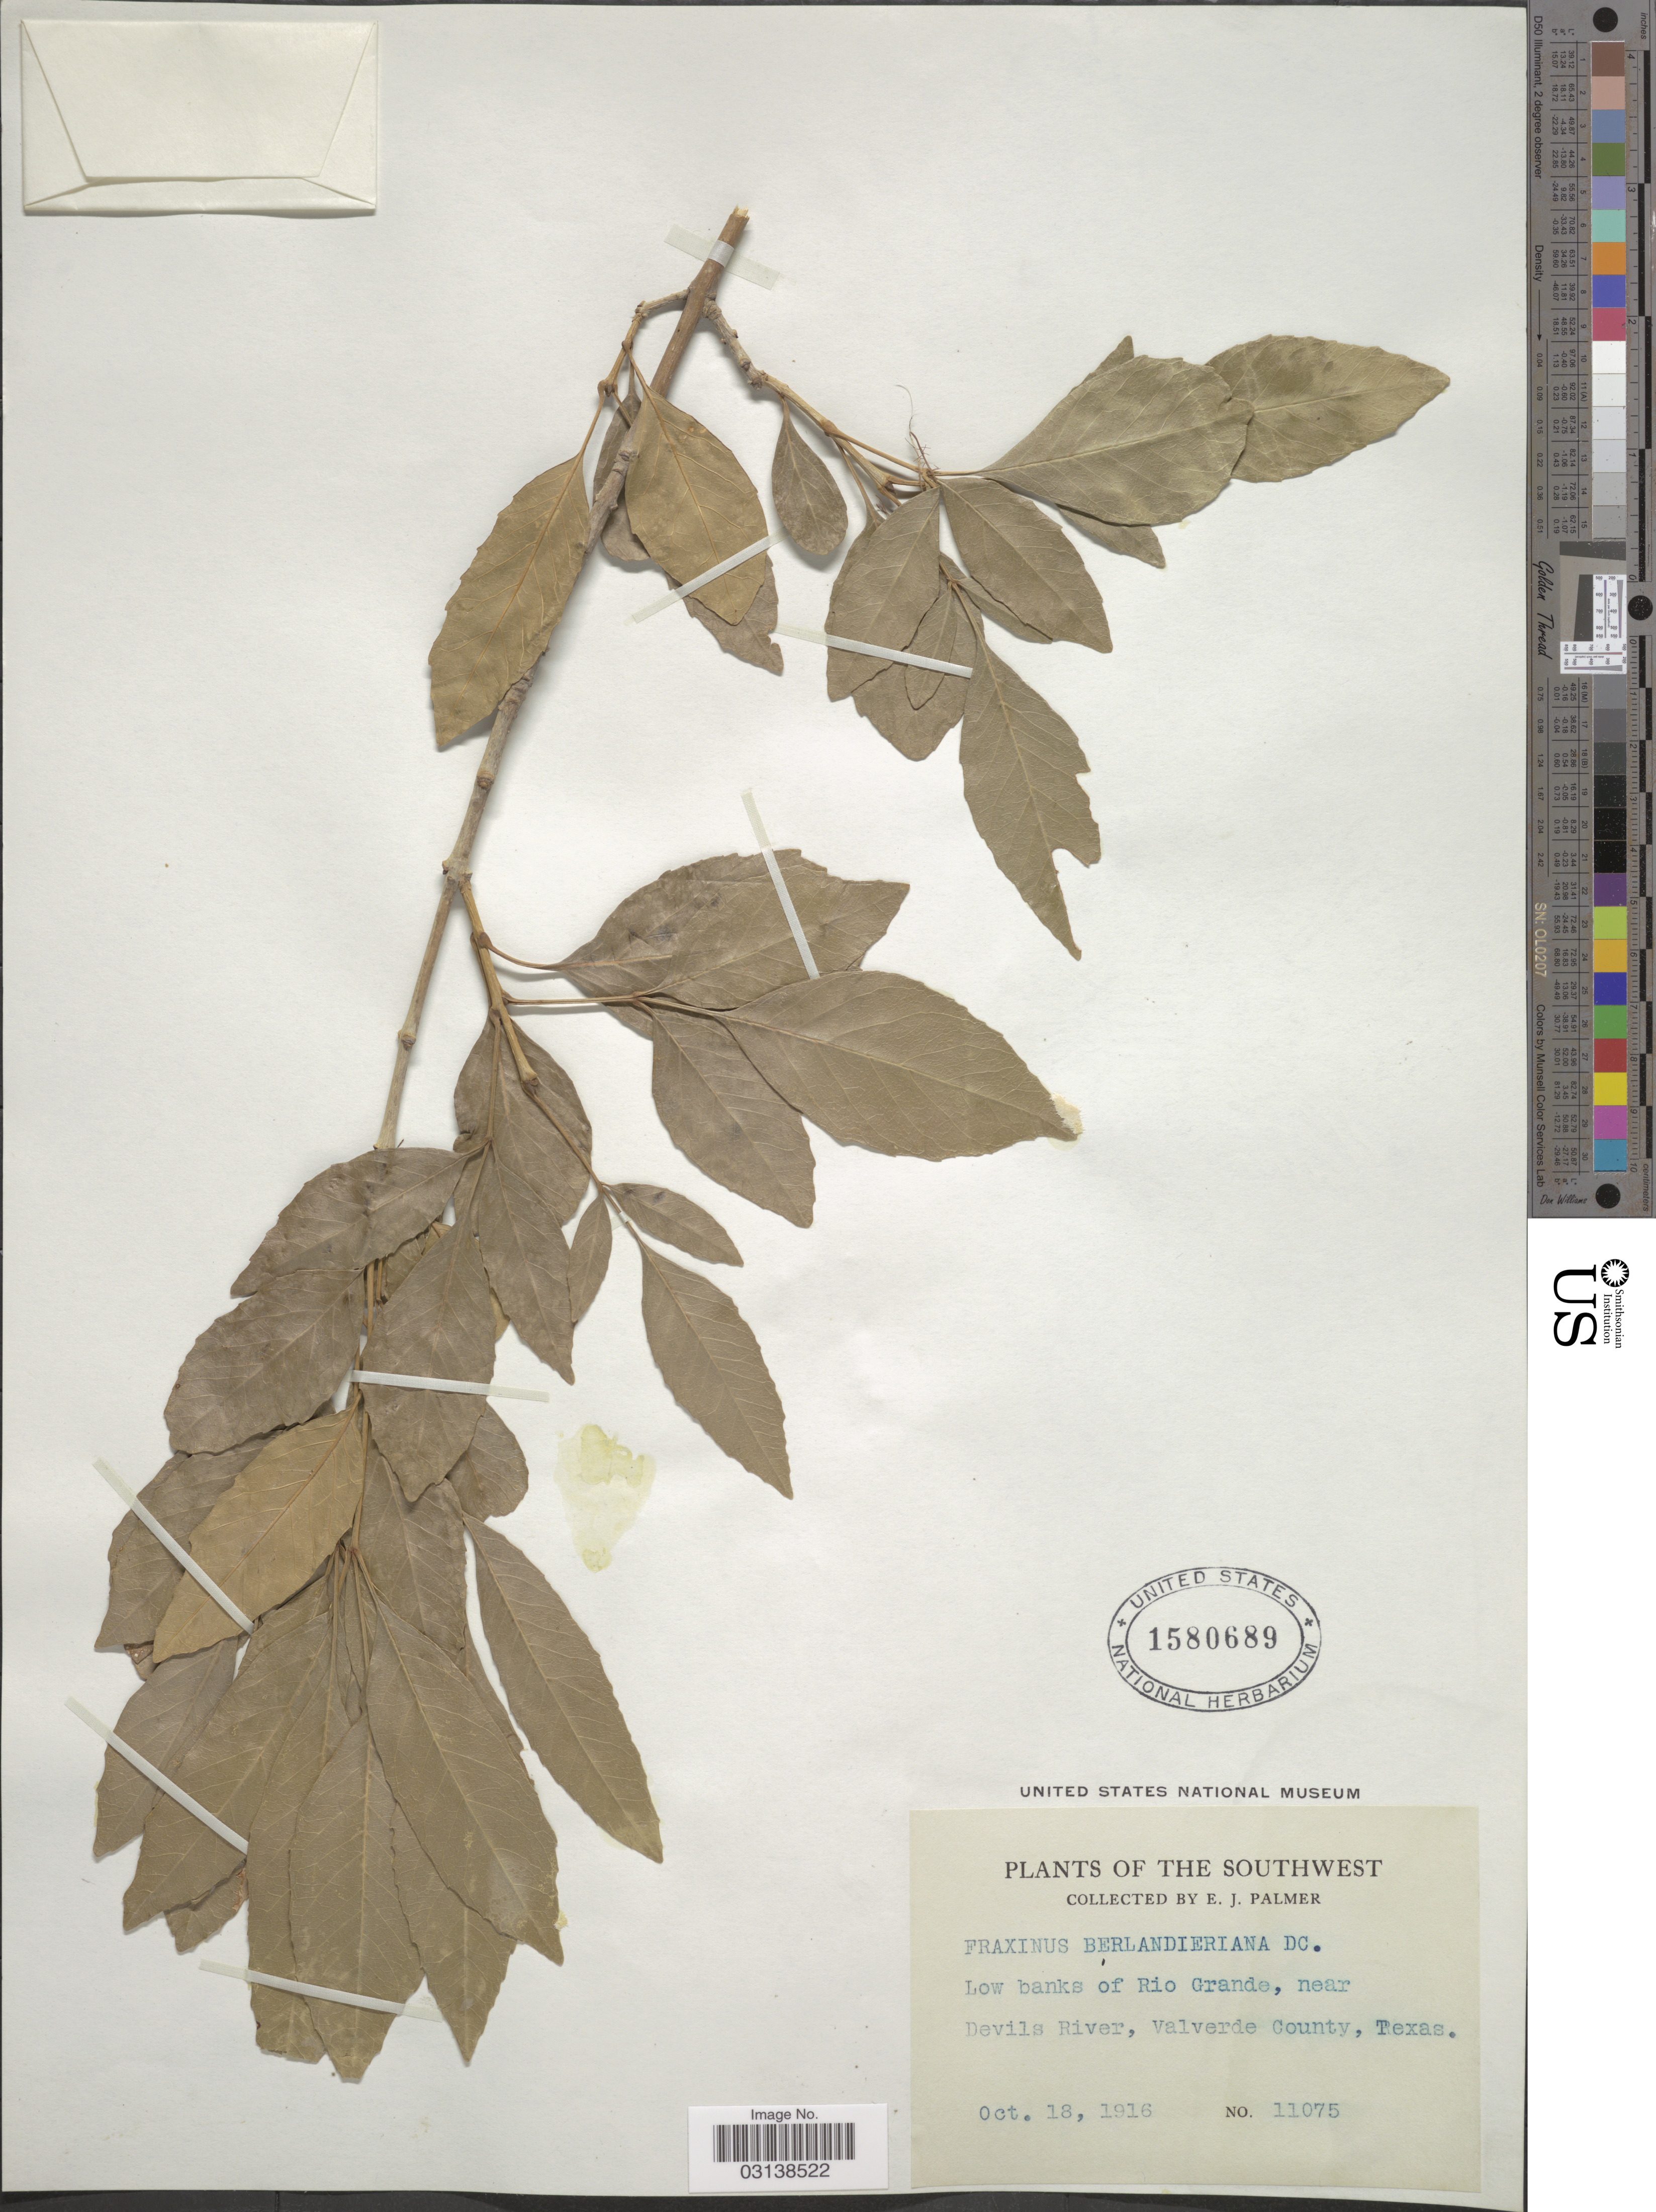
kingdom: Plantae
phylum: Tracheophyta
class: Magnoliopsida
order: Lamiales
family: Oleaceae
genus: Fraxinus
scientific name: Fraxinus berlandieriana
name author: A. DC.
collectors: E. J. Palmer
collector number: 11075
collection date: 1916-10-18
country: United States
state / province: Texas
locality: The Southwest, Low banks of Rio Grande, near Devils River, Valverde County.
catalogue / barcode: US 1580689